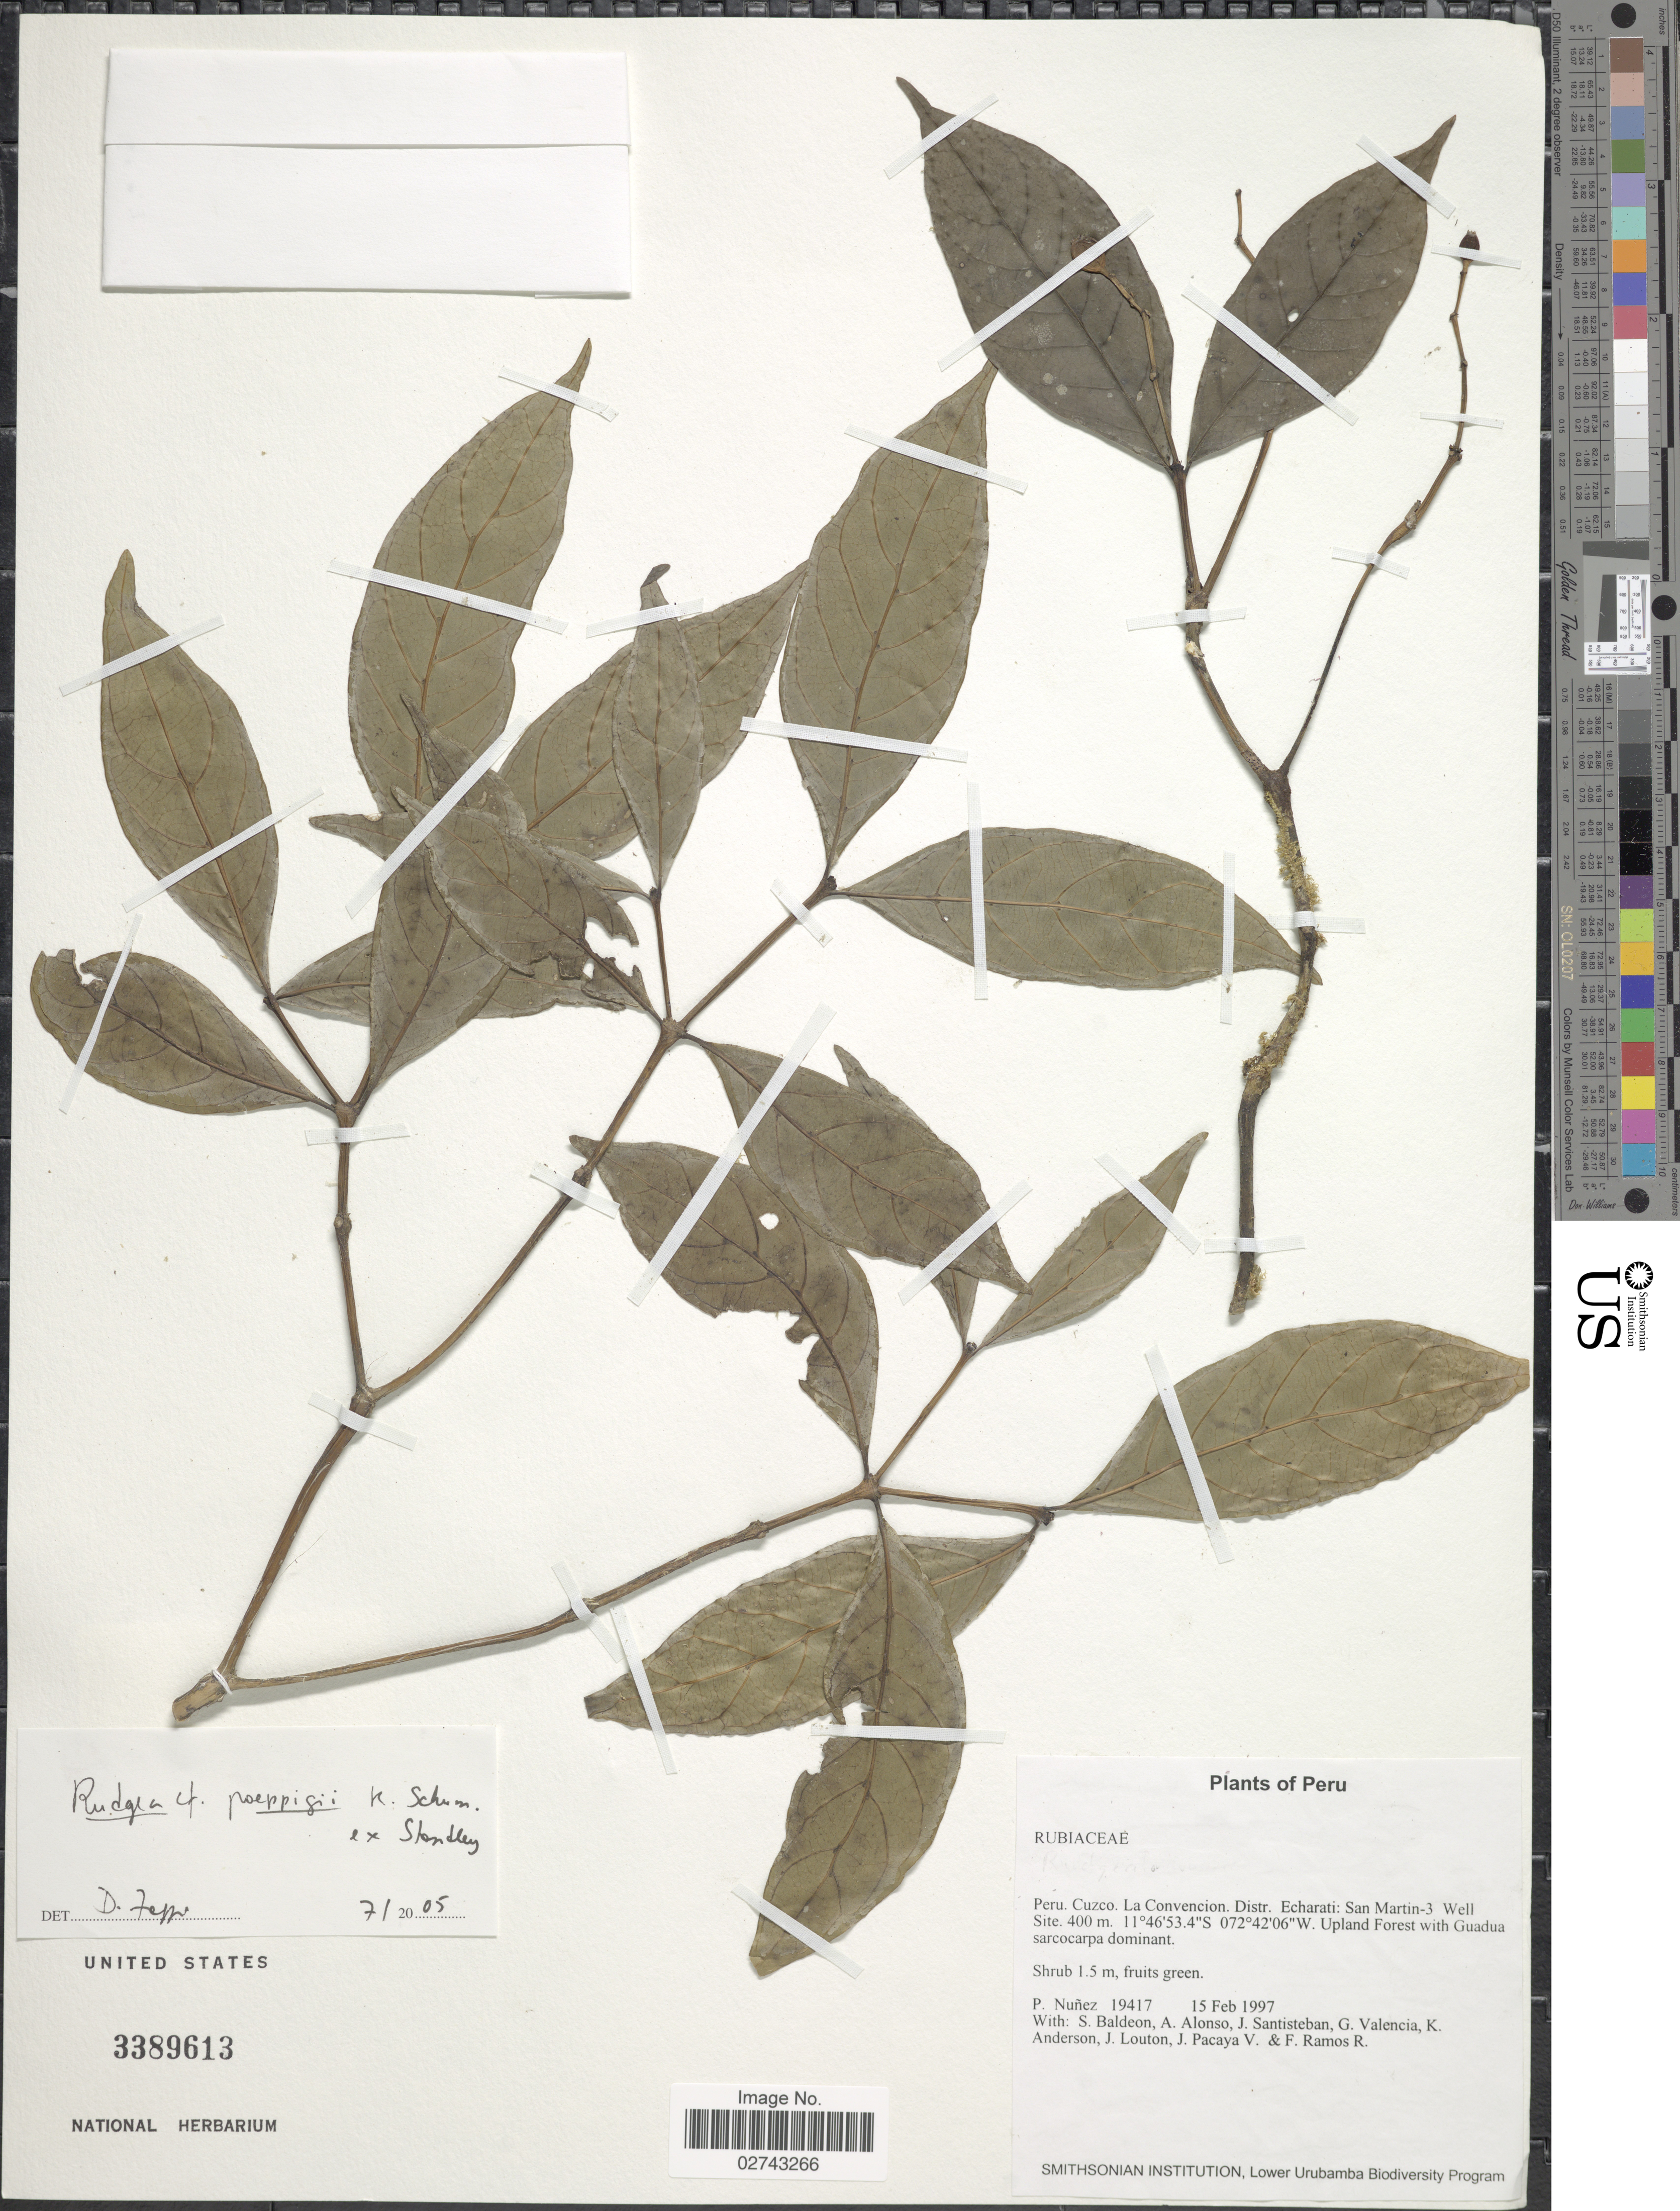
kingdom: Plantae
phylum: Tracheophyta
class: Magnoliopsida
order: Gentianales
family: Rubiaceae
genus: Rudgea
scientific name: Rudgea poeppigii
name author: Schum.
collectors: P. Nuñez V., S. Baldeon, A. Alonso, J. Santisteban & et al.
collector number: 19417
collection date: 1997-02-15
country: Peru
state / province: Cusco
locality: Cuzco, La Convencion, Distr. Echarati: San Martin-3, Well Site, Upland Forest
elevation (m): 400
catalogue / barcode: US 3389613